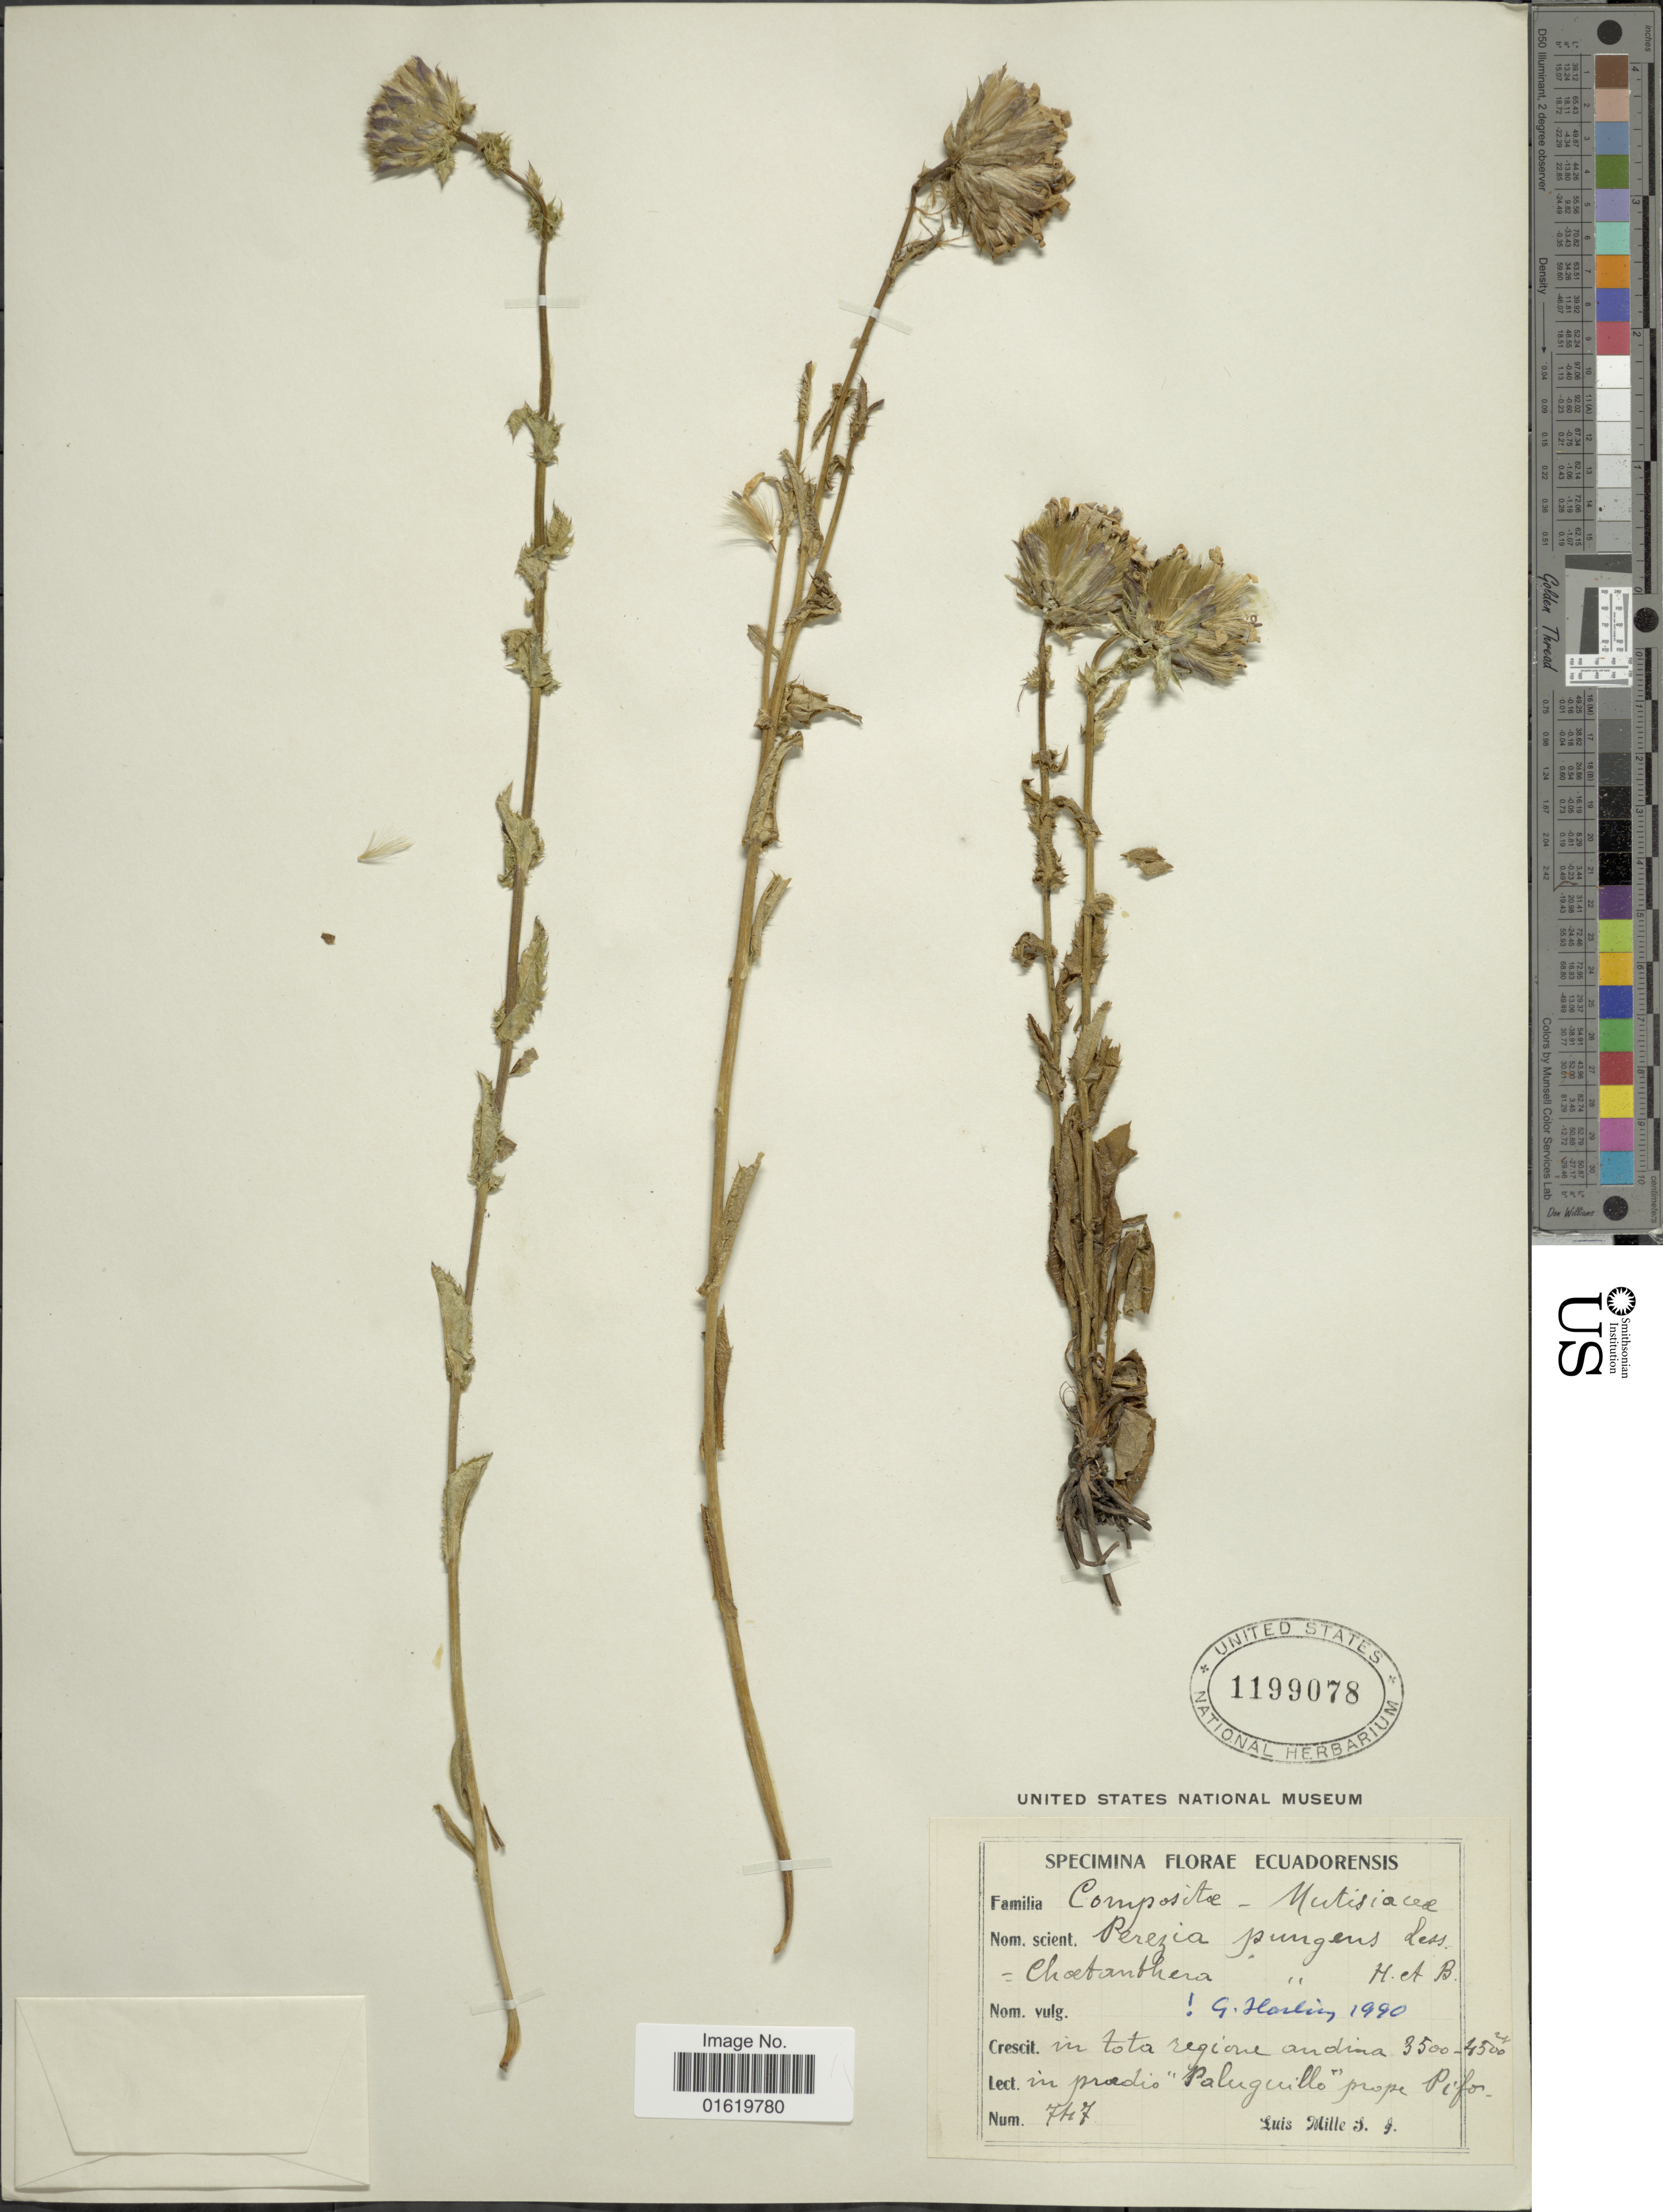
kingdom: Plantae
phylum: Tracheophyta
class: Magnoliopsida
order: Asterales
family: Asteraceae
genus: Perezia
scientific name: Perezia pungens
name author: (Humb. & Bonpl.) Less.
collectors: L. Mille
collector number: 747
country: Ecuador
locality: In tota regione andina. In proedio "Paluguillo" prope Pifo.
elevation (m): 3500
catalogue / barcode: US 1199078